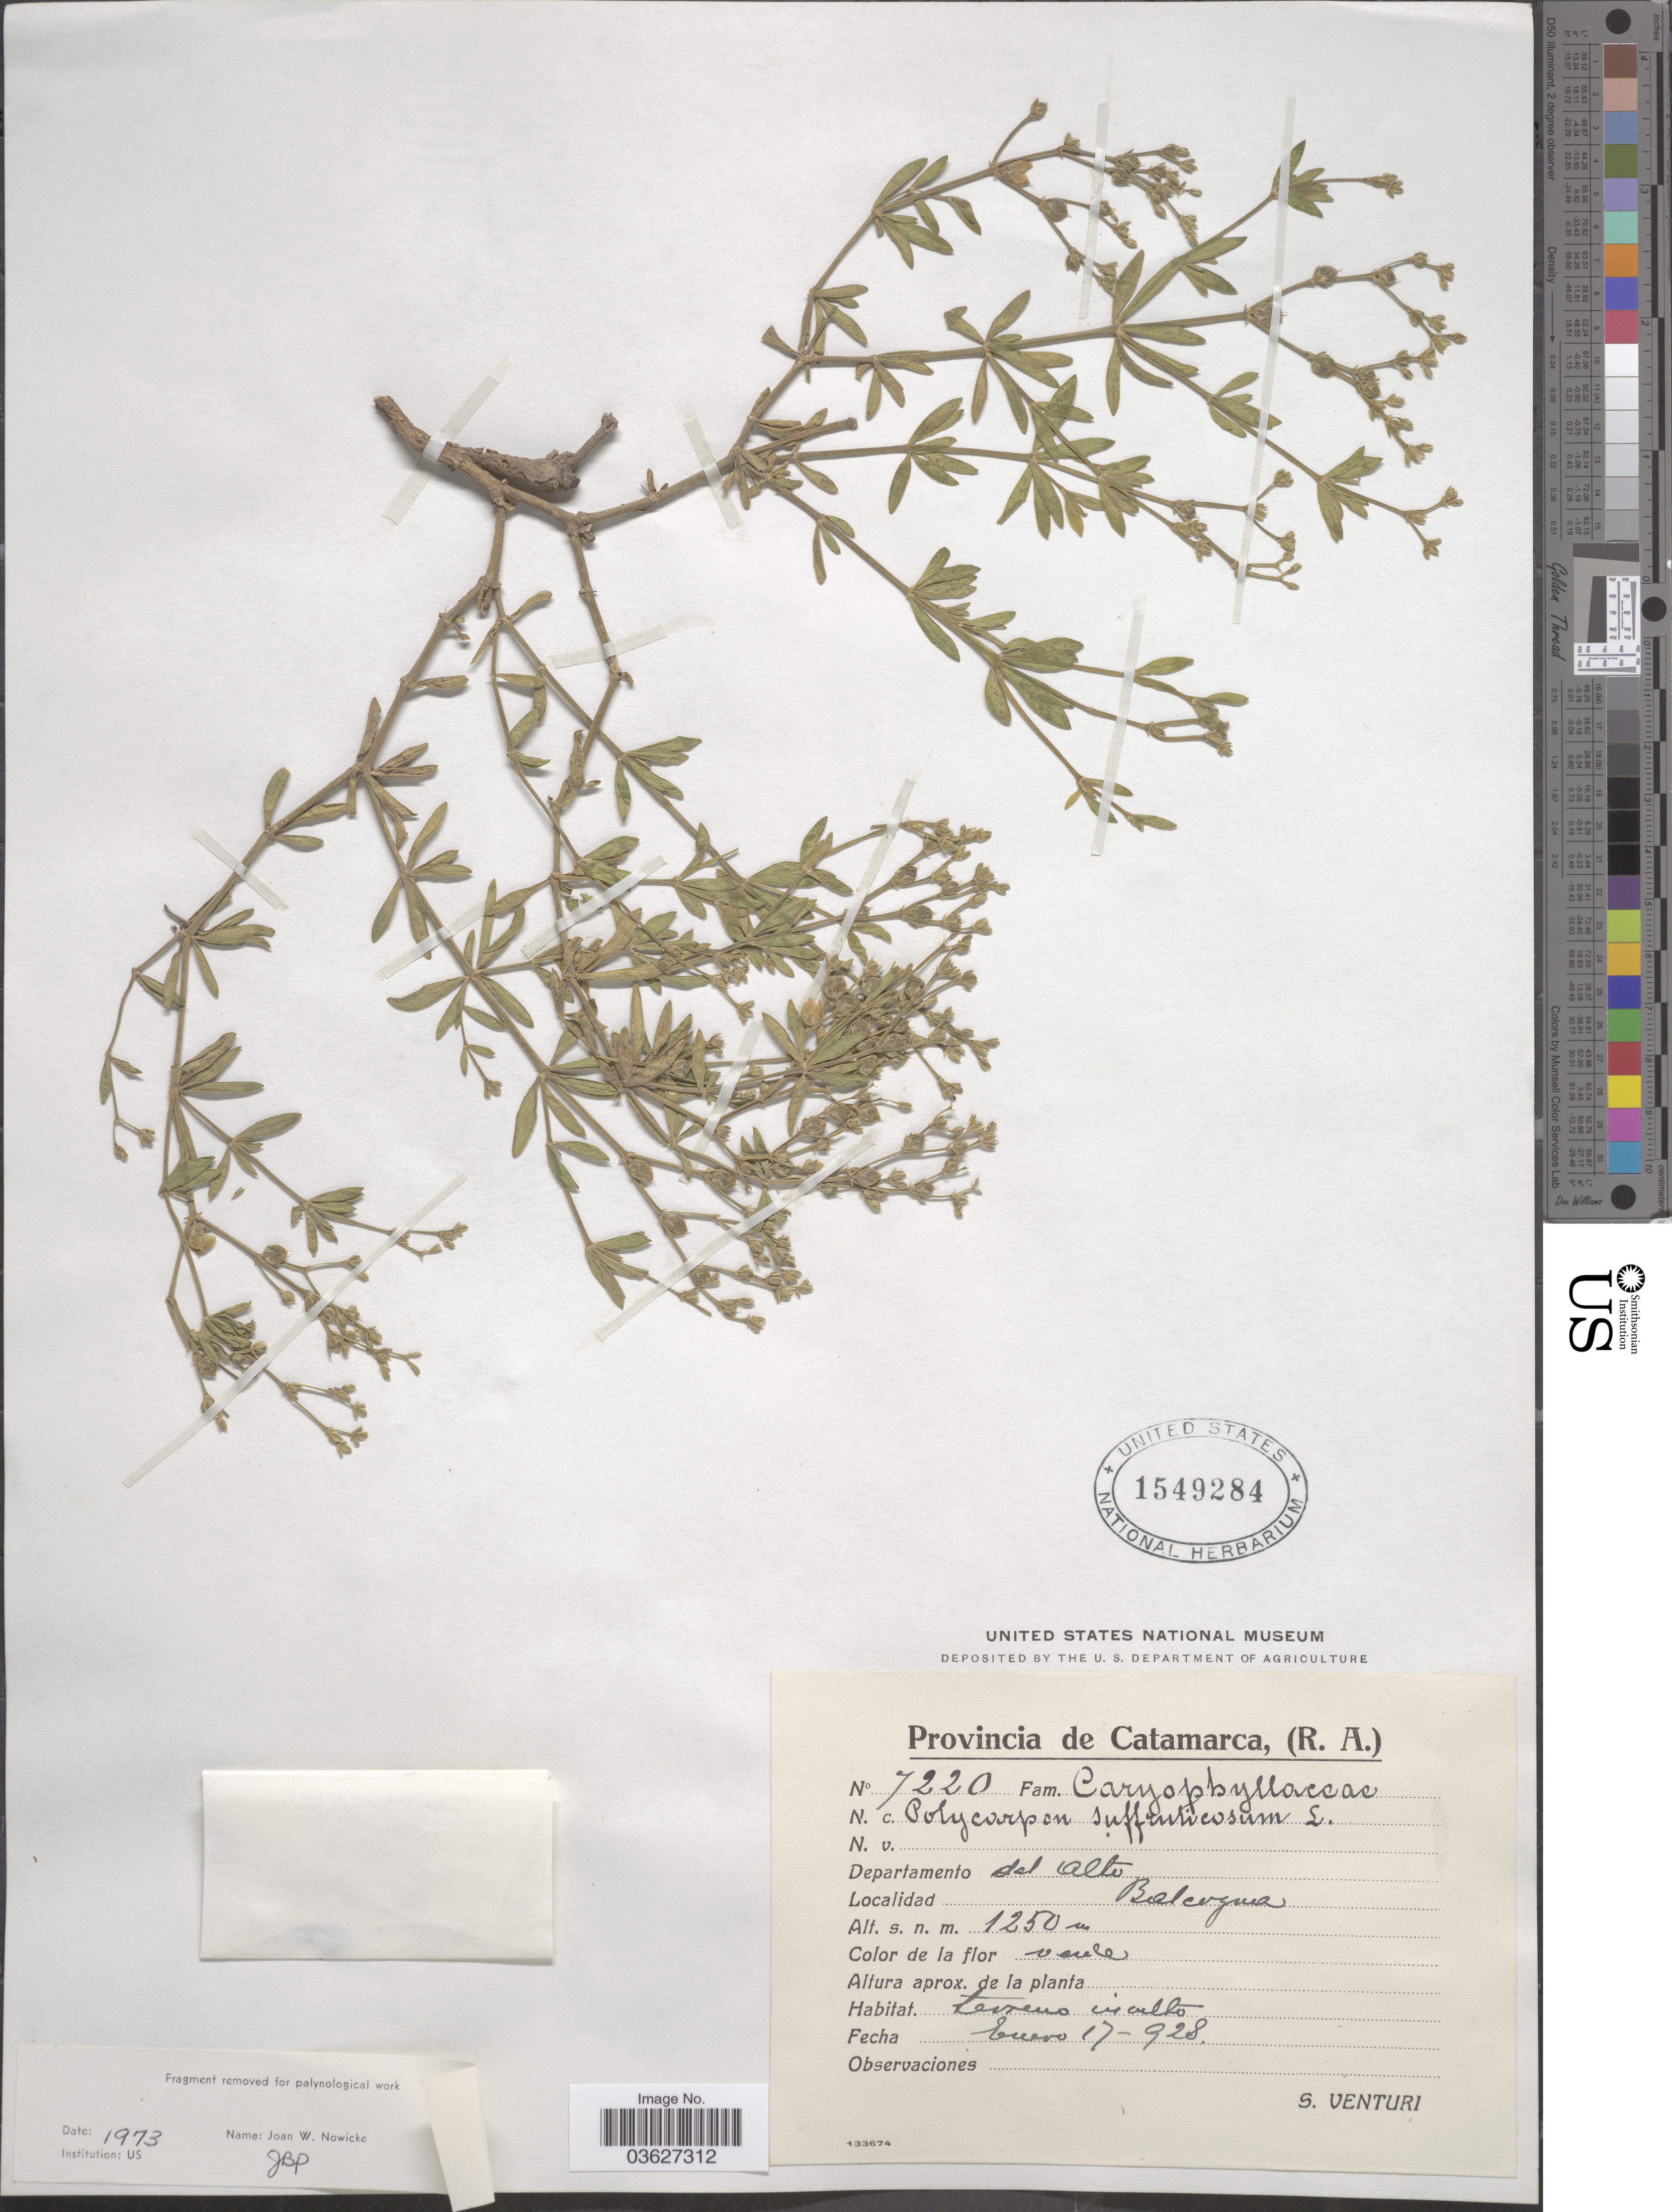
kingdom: Plantae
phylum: Tracheophyta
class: Magnoliopsida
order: Caryophyllales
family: Caryophyllaceae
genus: Augustea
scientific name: Augustea suffruticosa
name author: (Griseb.) Iamonico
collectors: S. Venturi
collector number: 7220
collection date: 1928-01-17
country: Argentina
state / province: Catamarca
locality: Departamento del Alto. Balcozna.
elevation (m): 1250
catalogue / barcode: US 1549284